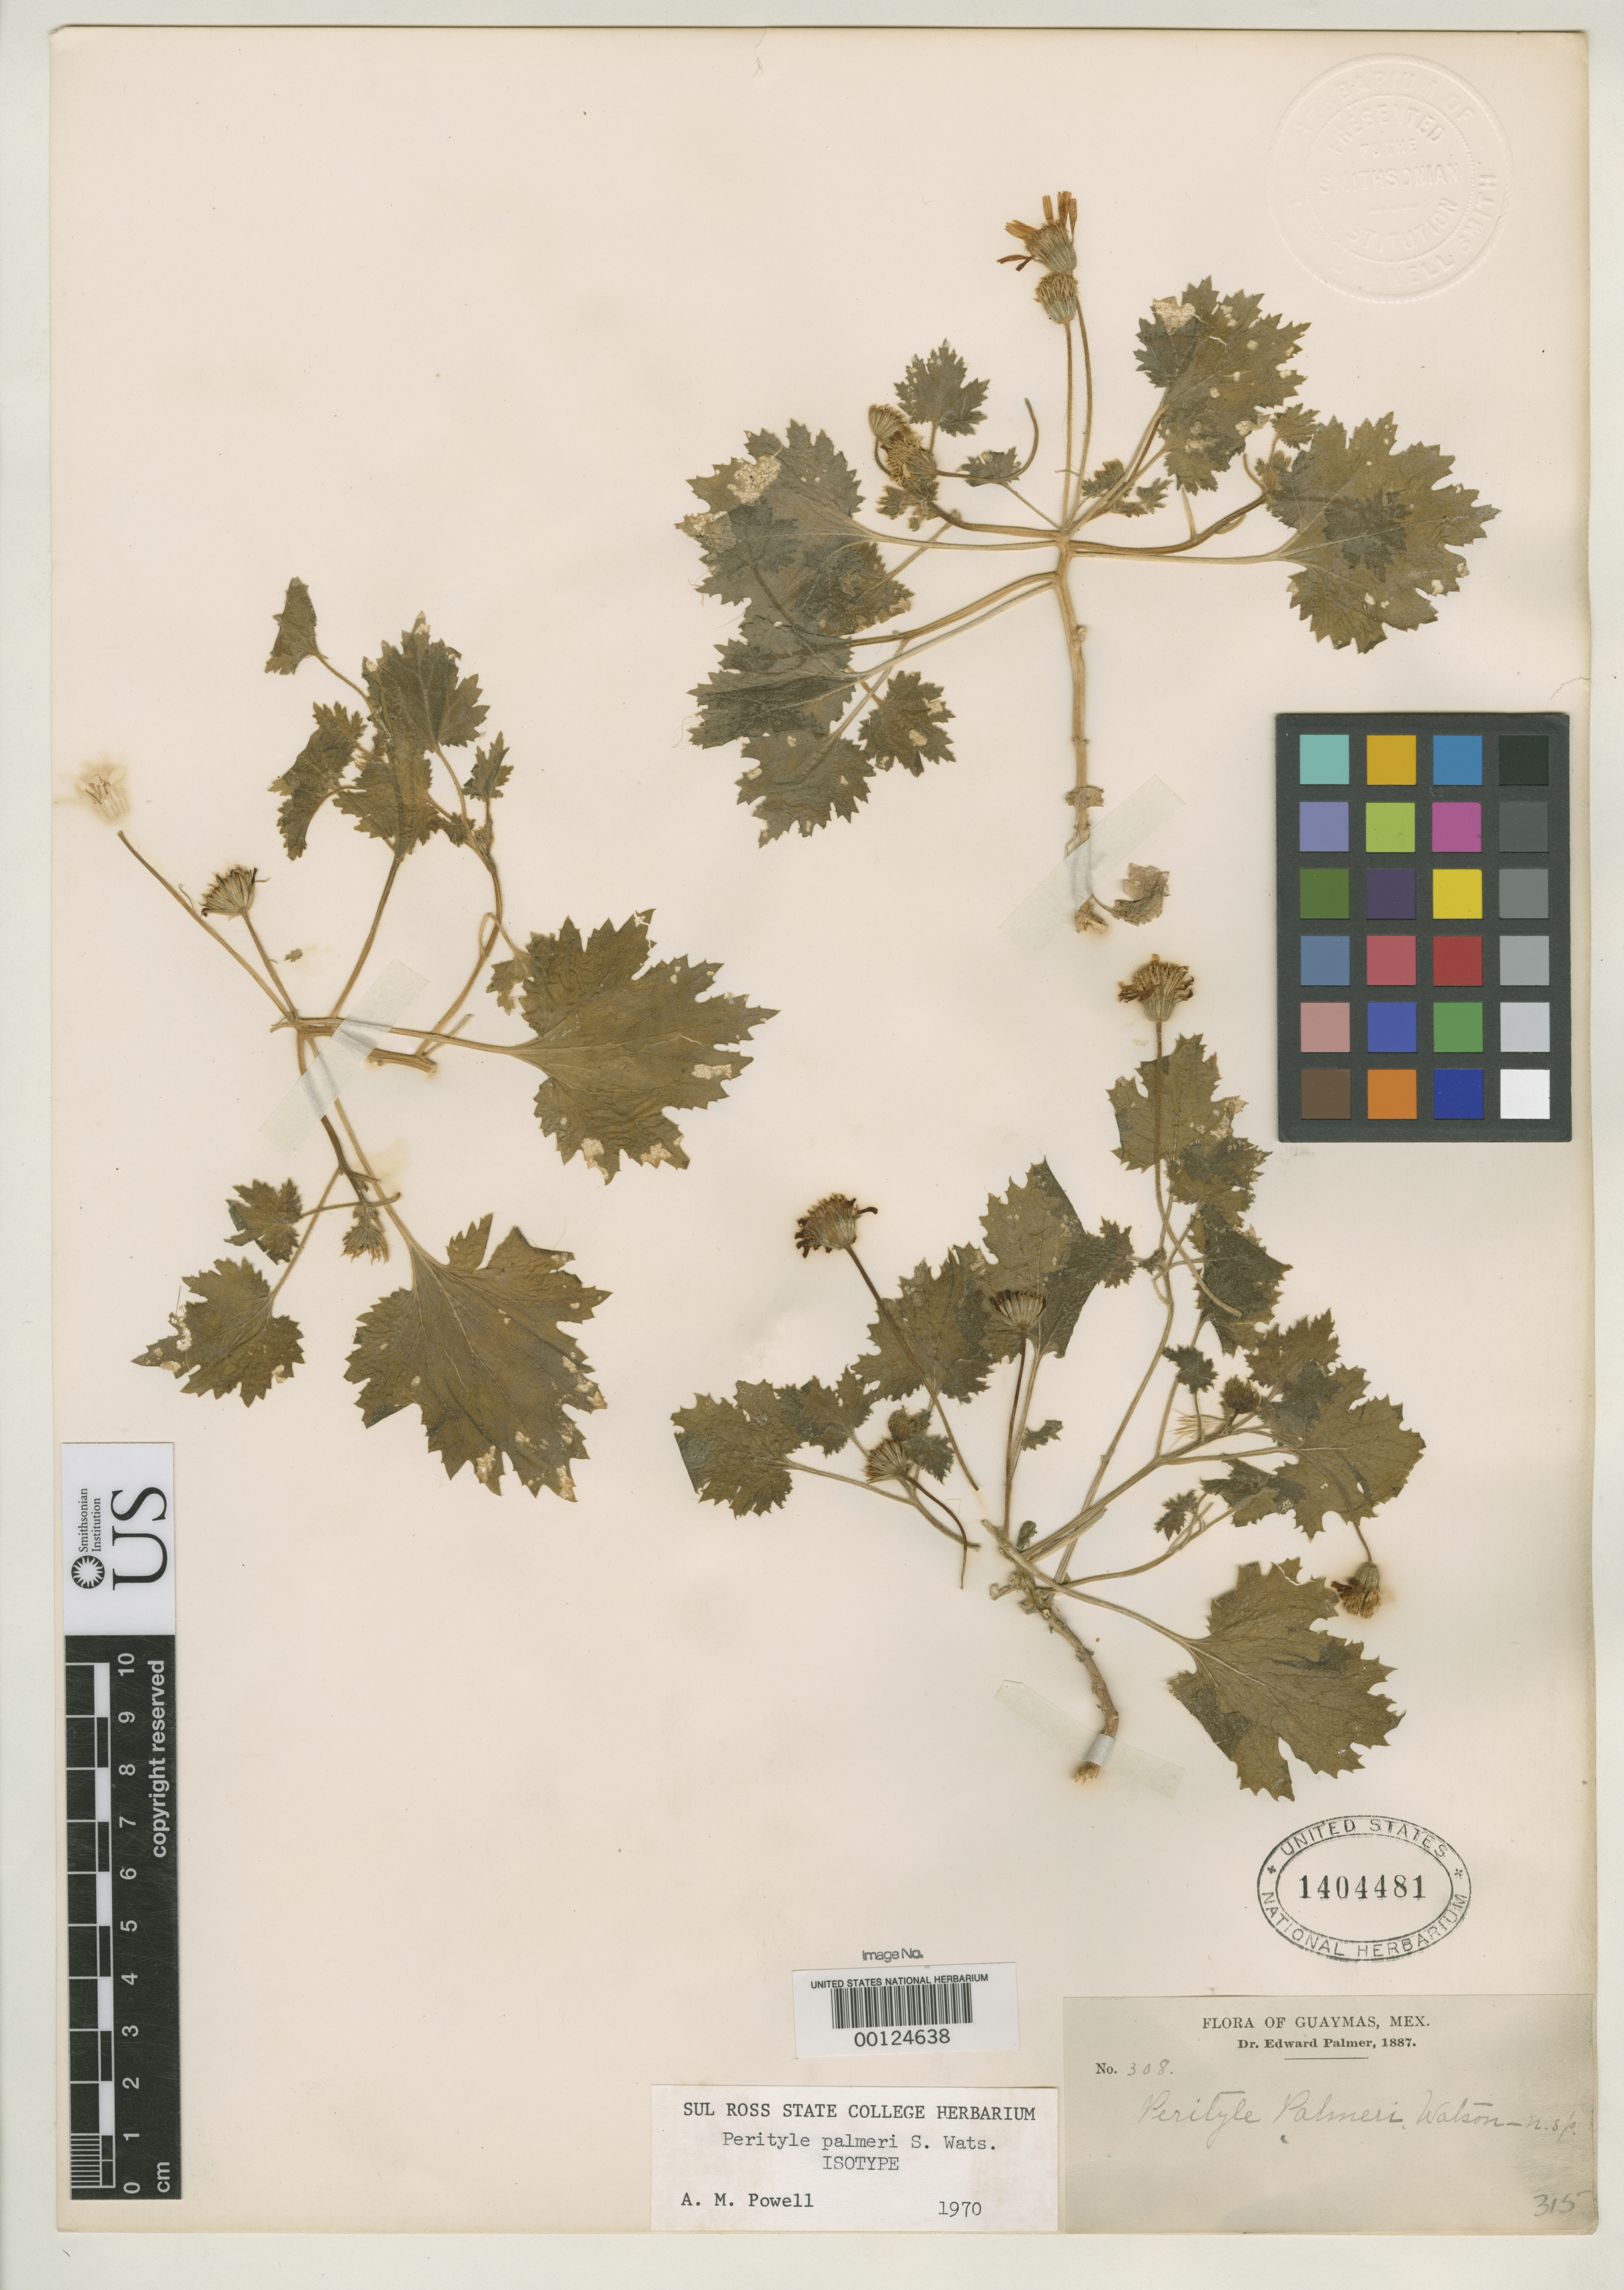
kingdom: Plantae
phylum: Tracheophyta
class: Magnoliopsida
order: Asterales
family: Asteraceae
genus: Perityle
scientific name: Perityle palmeri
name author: S. Watson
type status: Isotype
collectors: E. Palmer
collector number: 308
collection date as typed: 1887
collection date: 1887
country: Mexico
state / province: Sonora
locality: Guaymas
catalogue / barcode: US 1404481